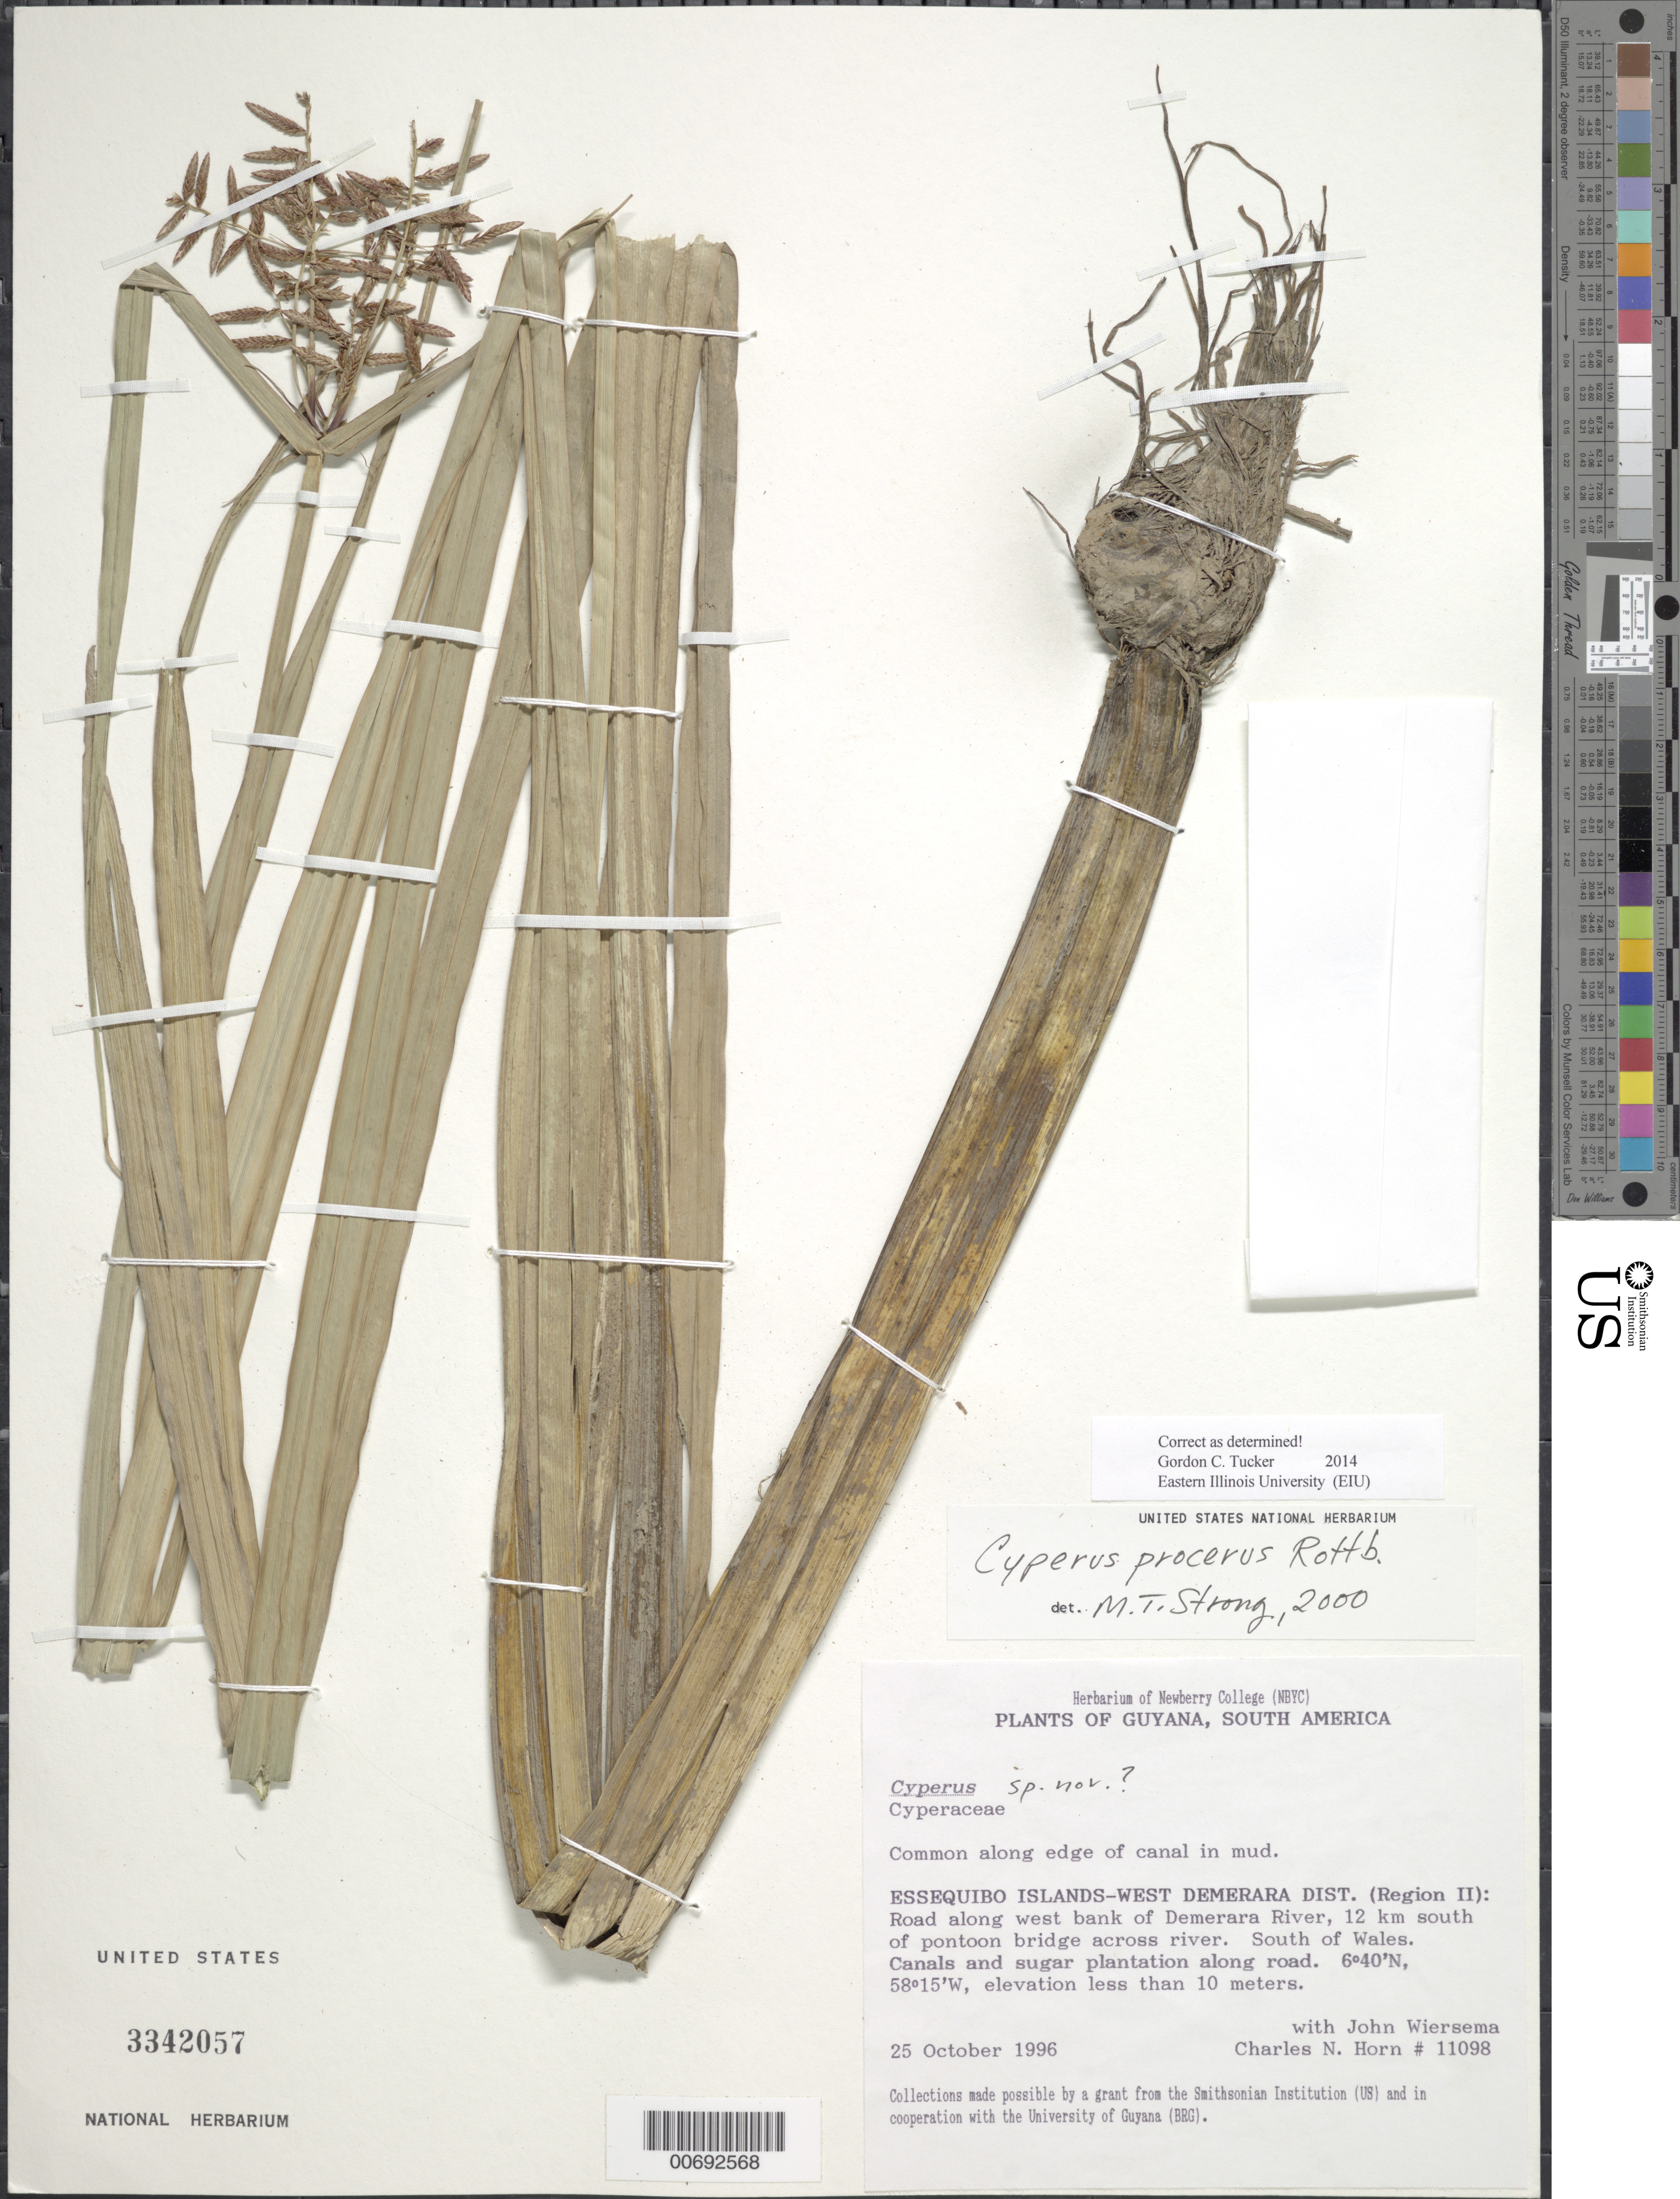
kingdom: Plantae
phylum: Tracheophyta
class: Liliopsida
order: Poales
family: Cyperaceae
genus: Cyperus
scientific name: Cyperus procerus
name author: Rottb.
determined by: Strong, M. T., (US), Smithsonian Institution - National Museum of Natural History (UNITED STATES)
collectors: C. N. Horn & J. H. Wiersema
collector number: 11098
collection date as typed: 25-Oct-96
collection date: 1996-10-25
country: Guyana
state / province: Essequibo Isl-W. Demerara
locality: Demerara R., W bank, 12 km S of pontoon bridge across R.; S of Wales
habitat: Edge of canal in mud;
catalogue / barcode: US 3342057